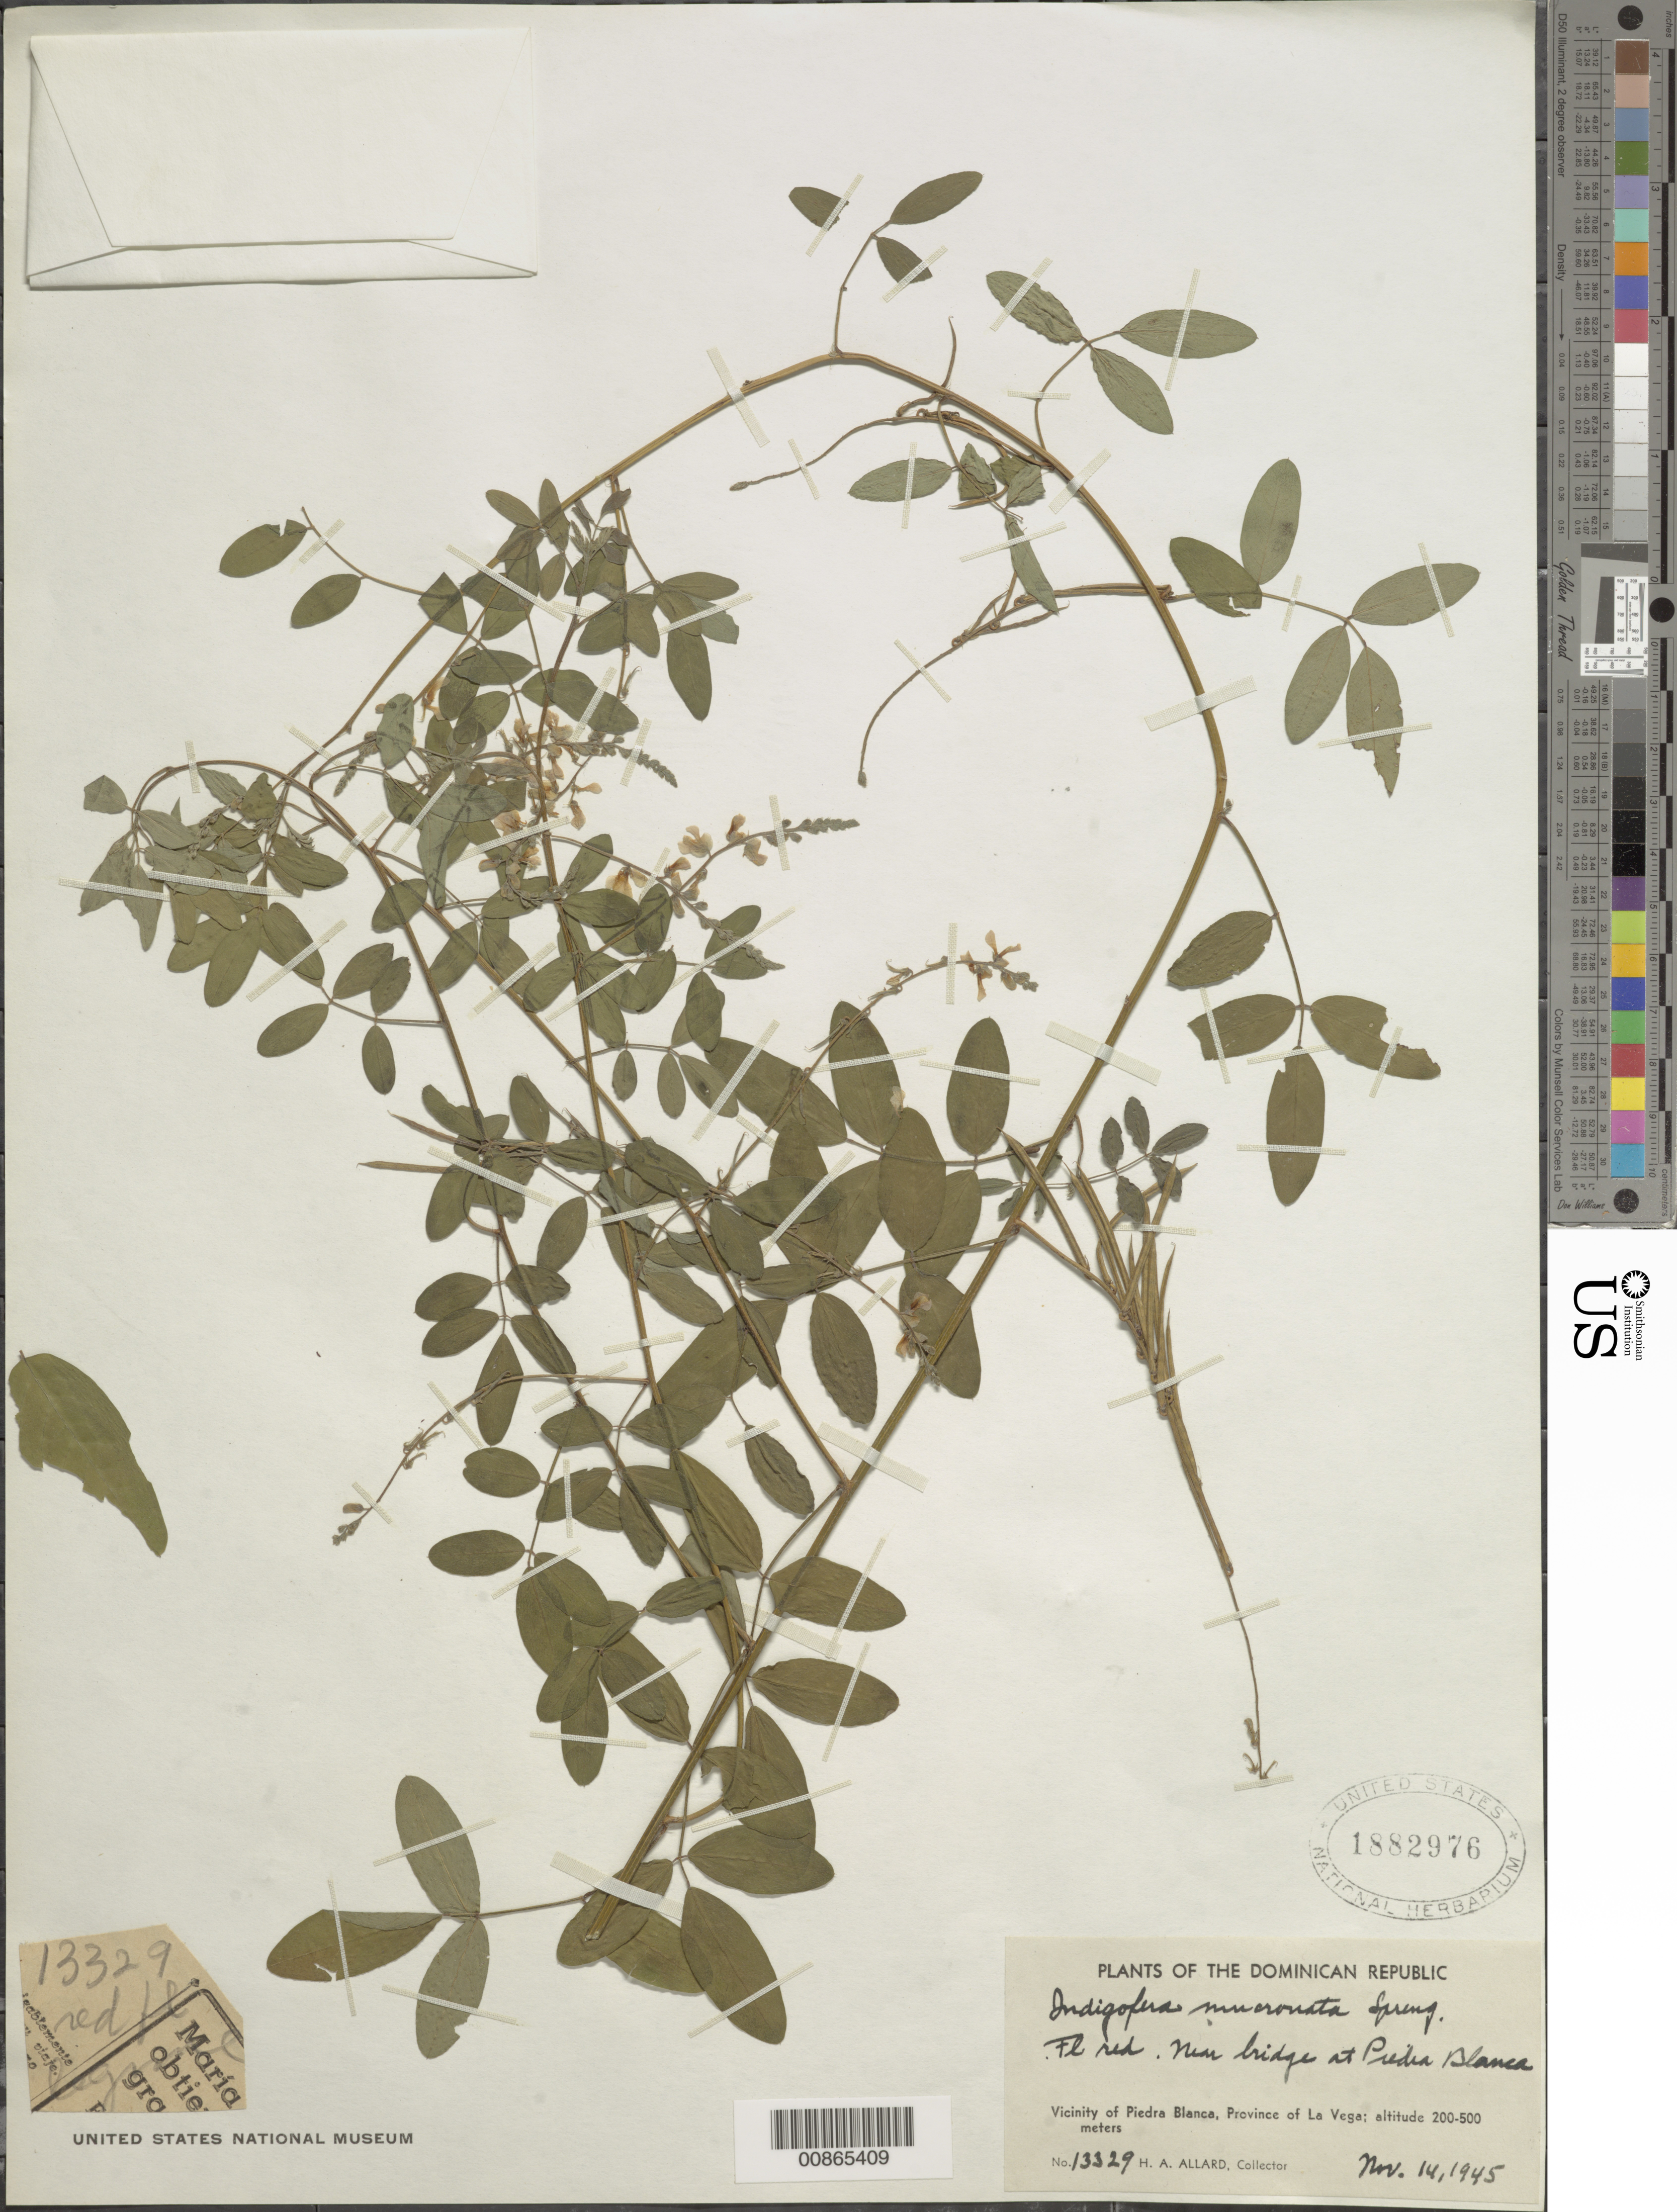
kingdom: Plantae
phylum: Tracheophyta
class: Magnoliopsida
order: Fabales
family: Fabaceae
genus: Indigofera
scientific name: Indigofera mucronata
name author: Lam.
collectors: H. A. Allard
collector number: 13329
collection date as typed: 14 Nov 1945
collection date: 1945-11-14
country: Dominican Republic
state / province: La Vega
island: Hispaniola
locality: Near bridge at Piedra Blanca.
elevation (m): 200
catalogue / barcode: US 1882976